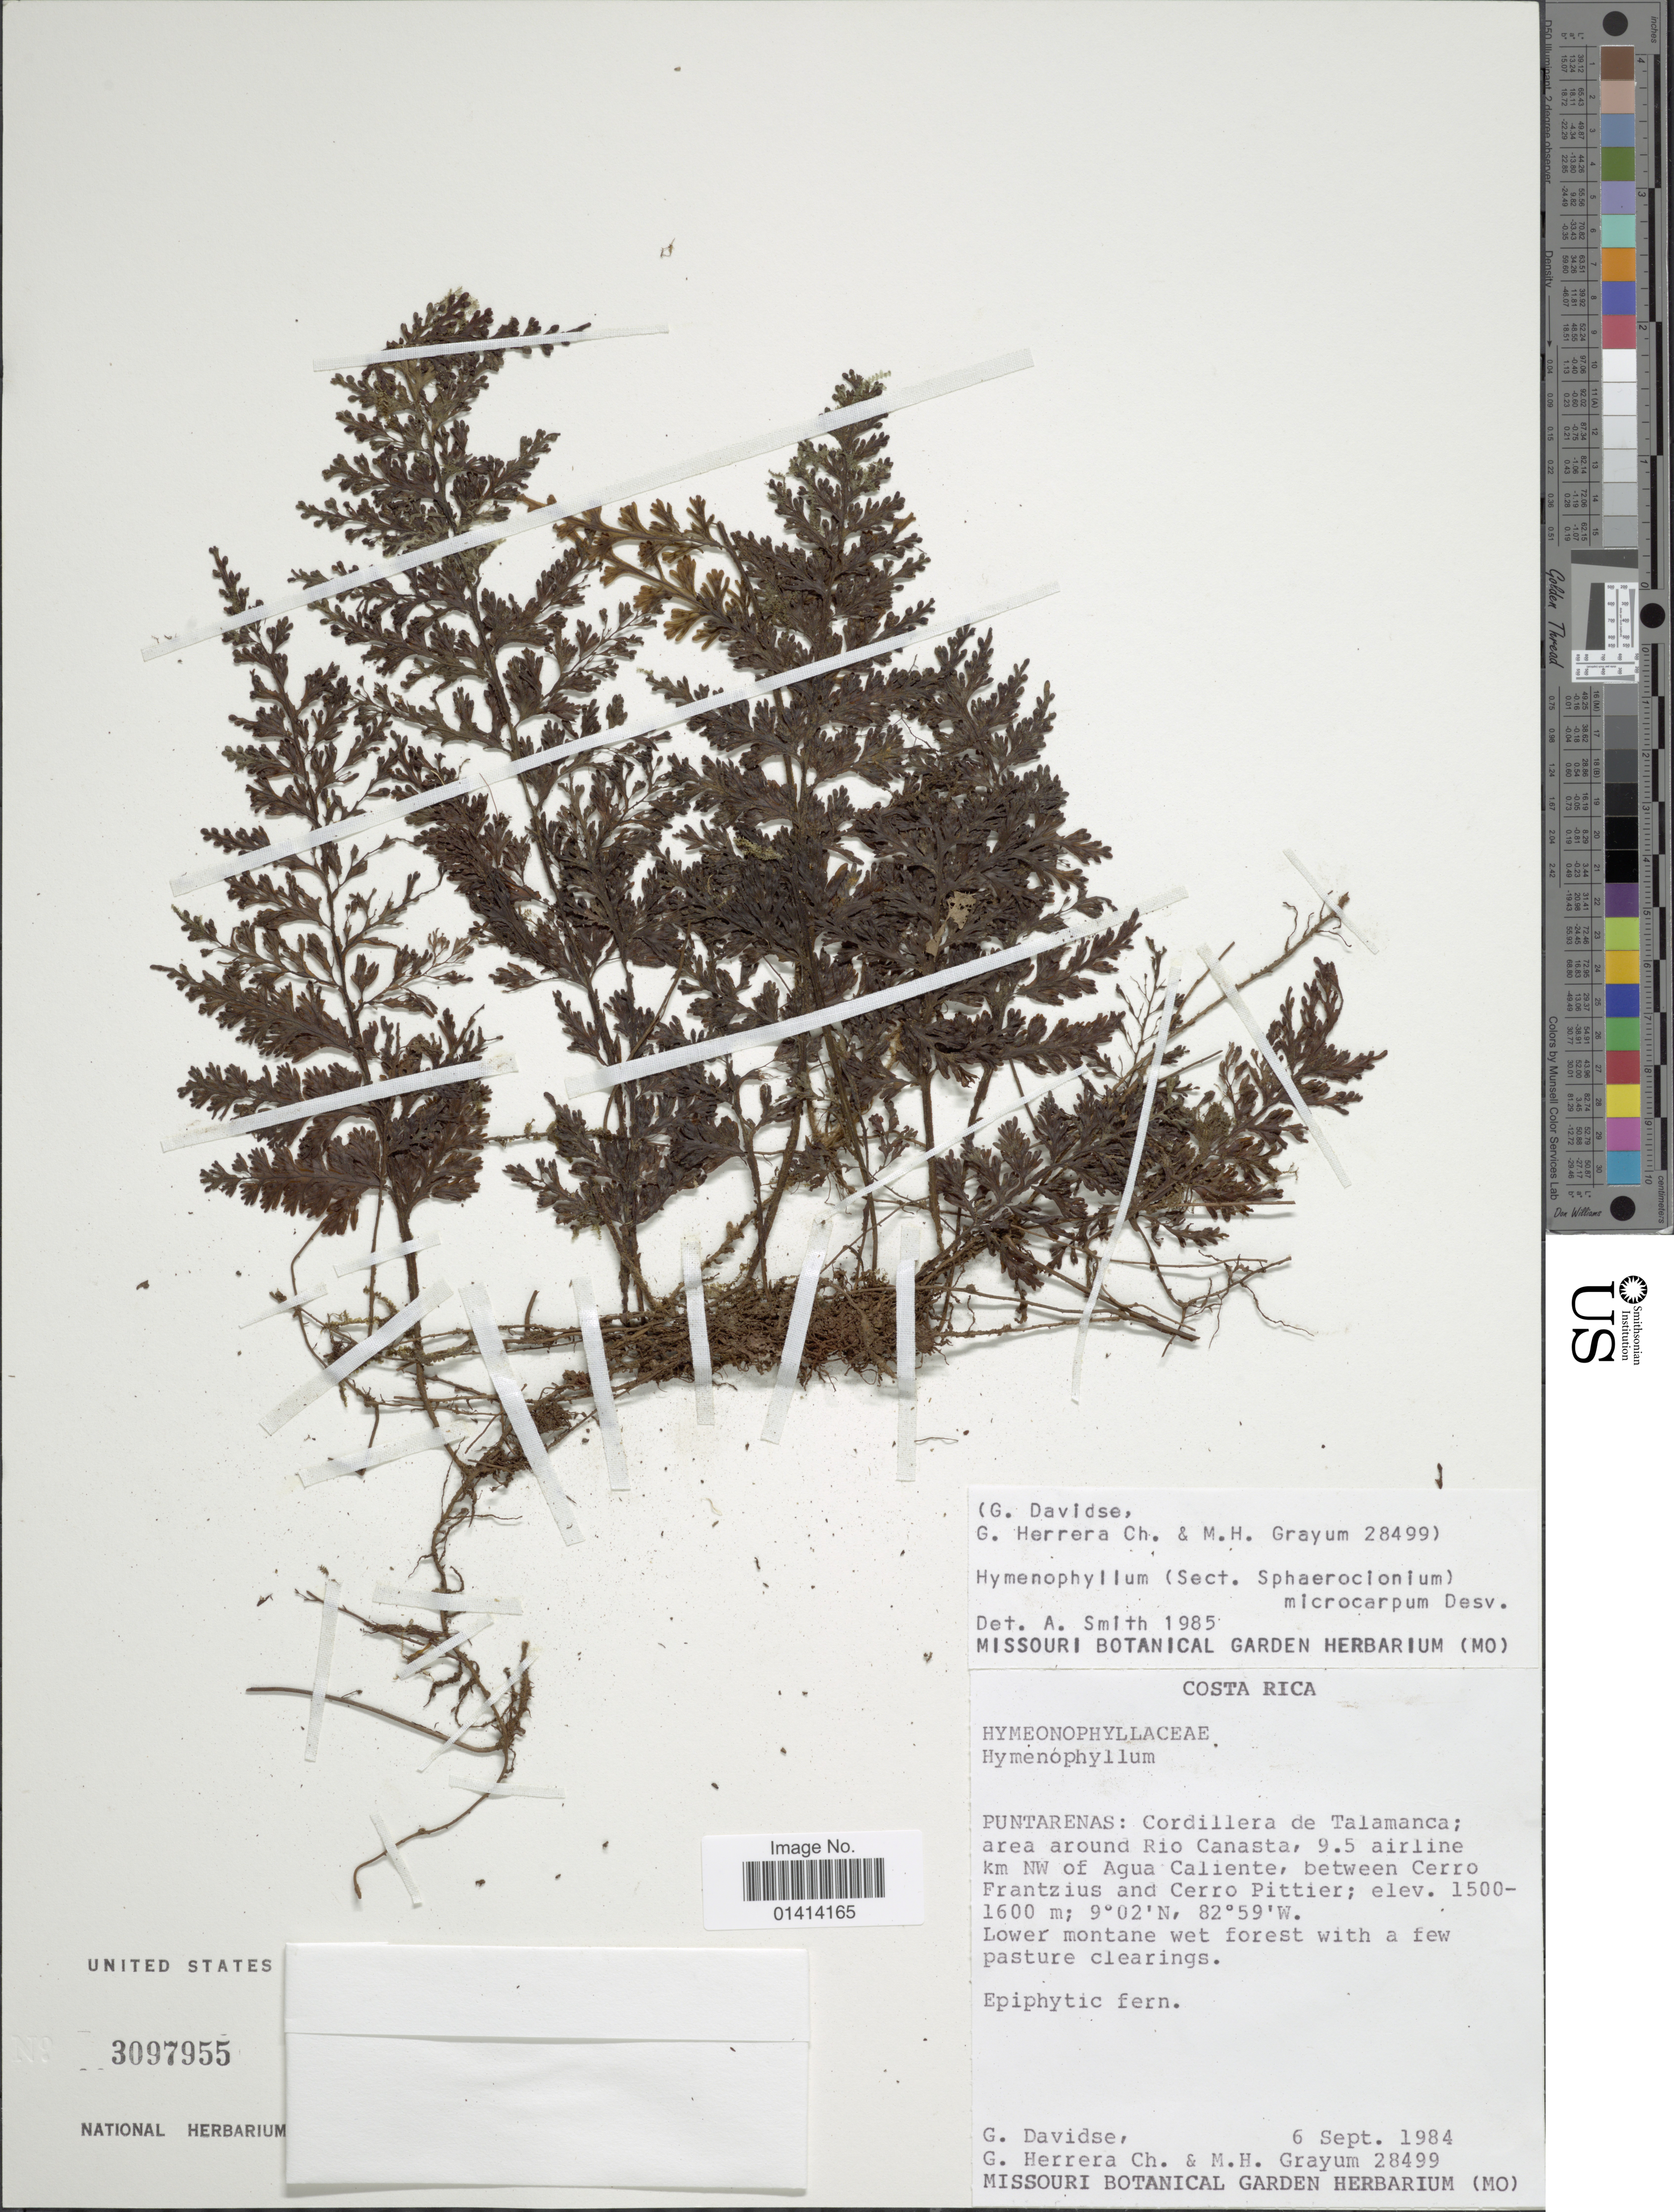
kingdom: Plantae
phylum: Tracheophyta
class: Polypodiopsida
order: Hymenophyllales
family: Hymenophyllaceae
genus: Hymenophyllum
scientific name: Hymenophyllum microcarpum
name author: (Desv.) Lellinger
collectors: G. Davidse, G. Herrera & M. H. Grayum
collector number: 28499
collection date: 1984-09-06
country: Costa Rica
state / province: Puntarenas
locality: Cordillera de Talamanca; aea around Rio Canasta, 9.5 airline km NW of Agua Caliente, between Cerro Frantzius and Cerro Pitier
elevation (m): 1500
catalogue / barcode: US 3097955